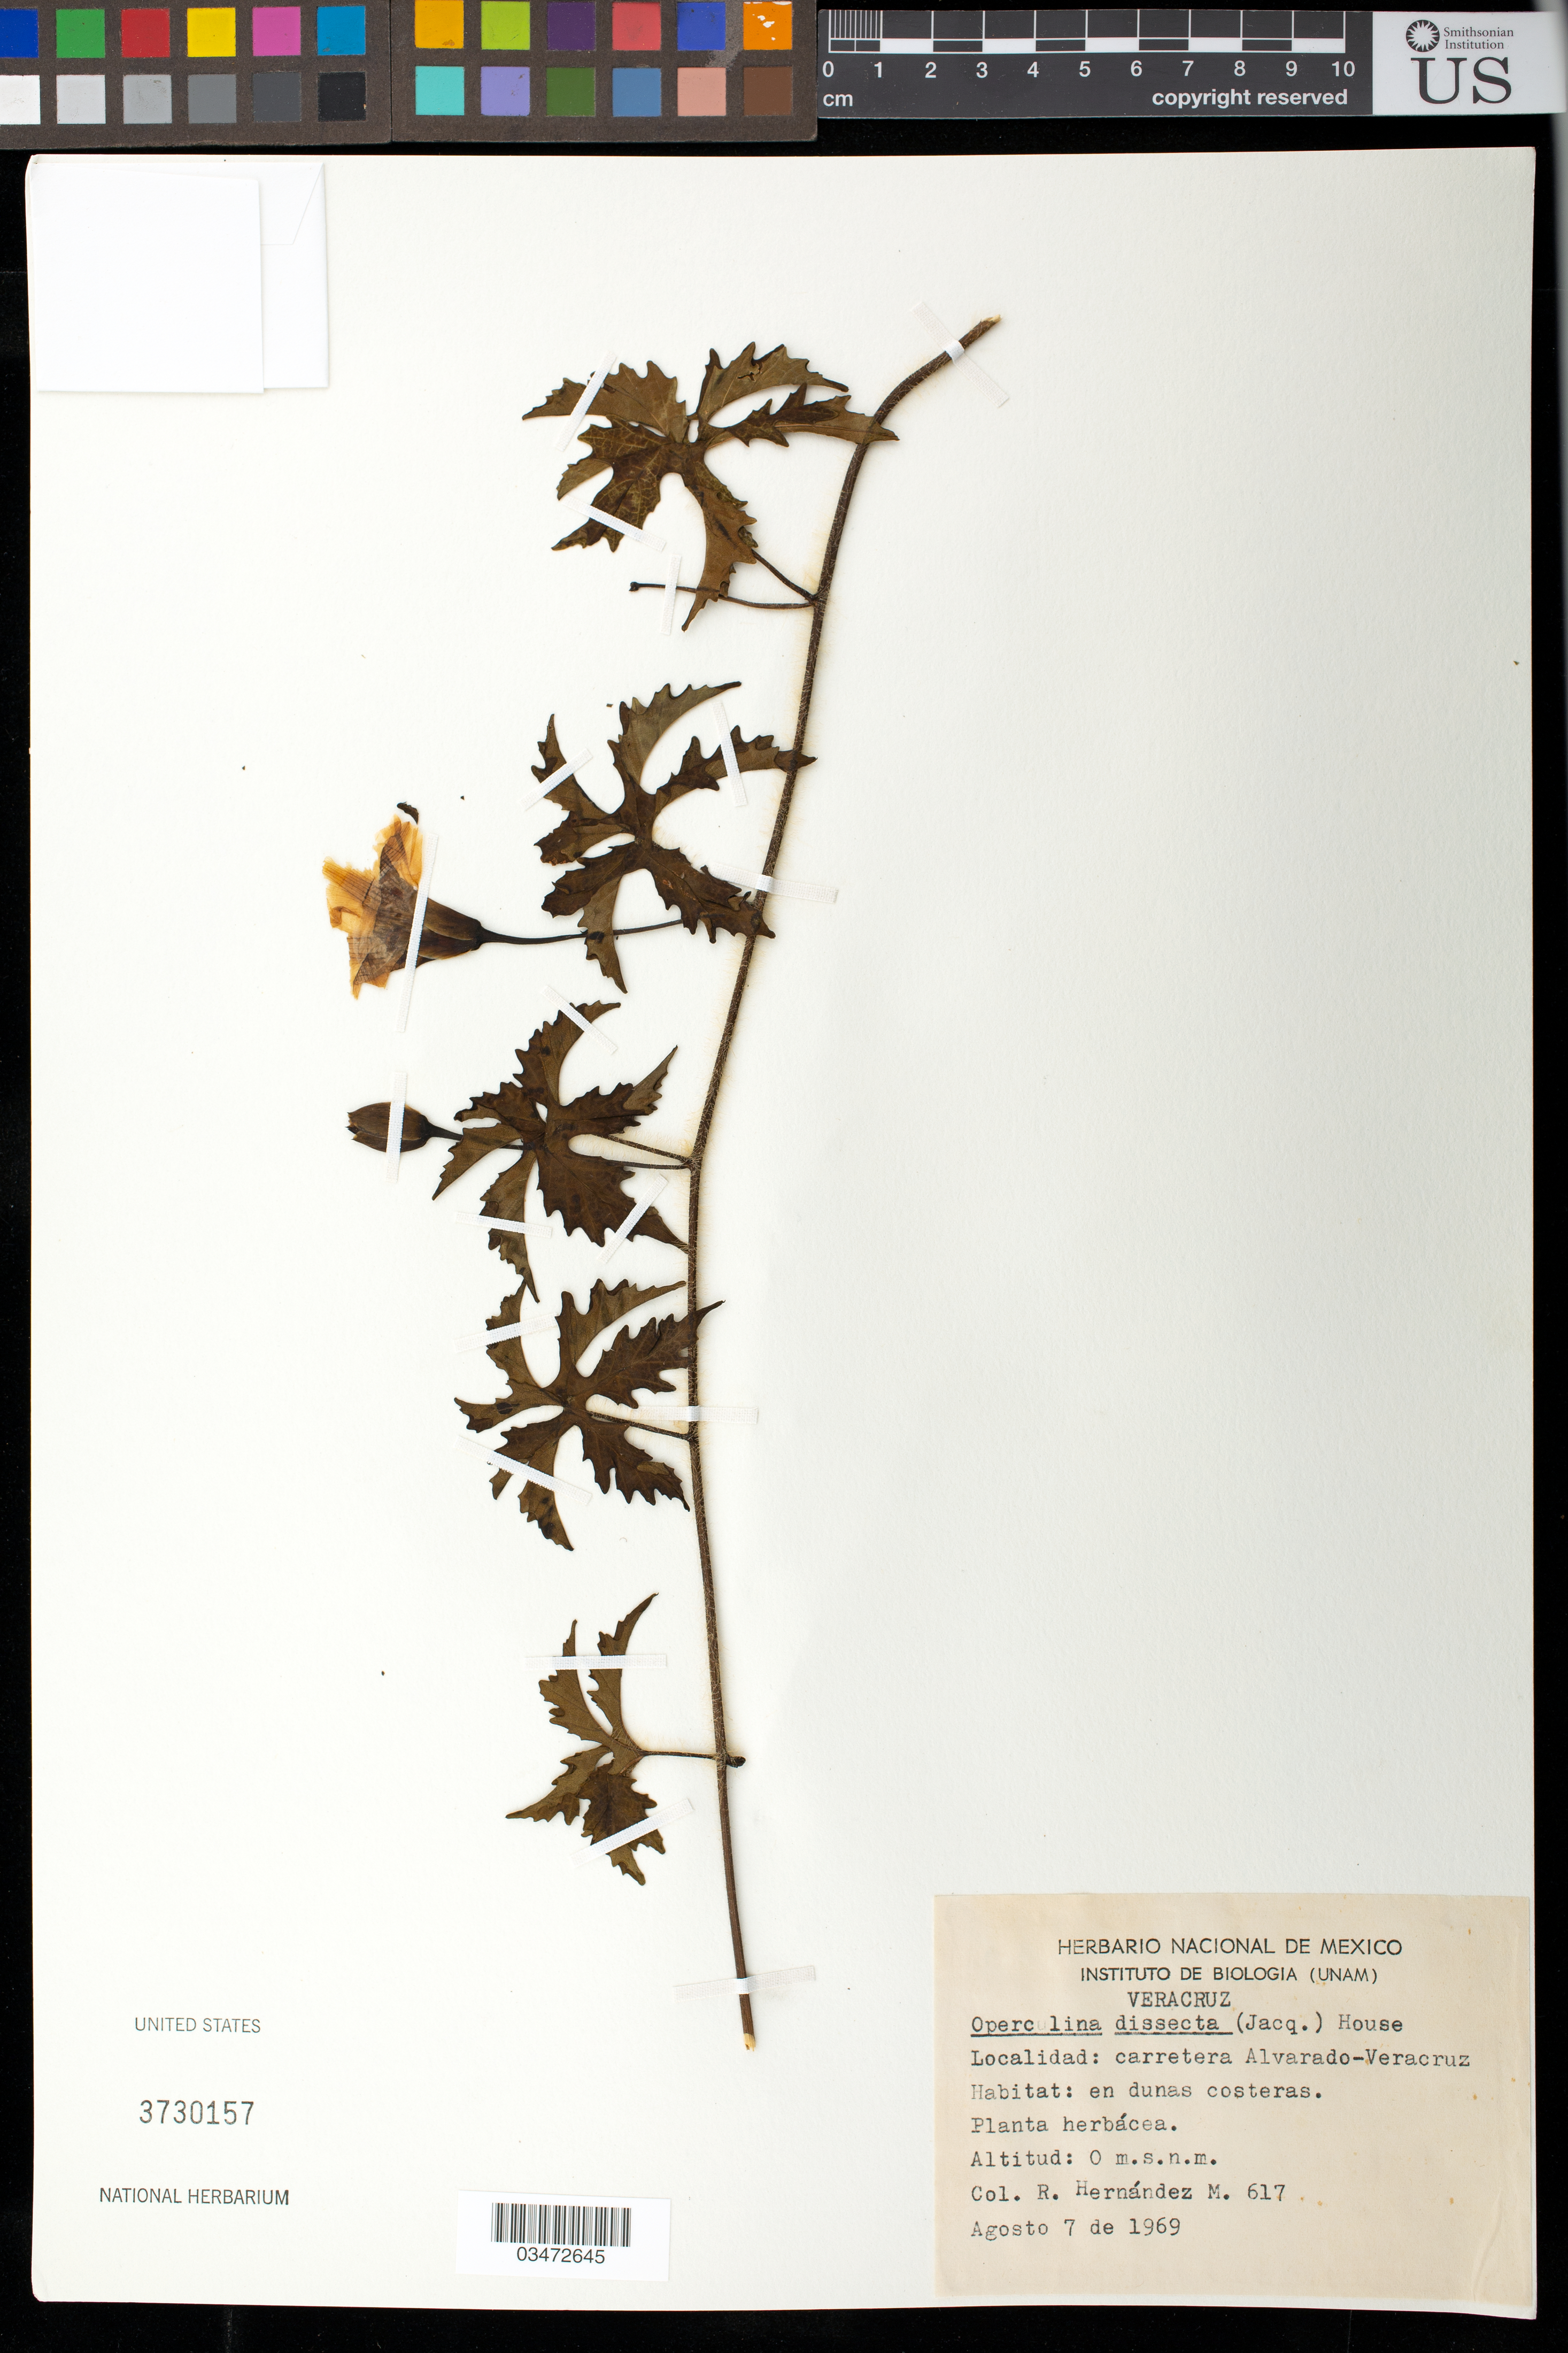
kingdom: Plantae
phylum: Tracheophyta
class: Magnoliopsida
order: Solanales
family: Convolvulaceae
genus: Distimake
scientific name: Distimake dissectus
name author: (Jacq.) A. R. Simões & Staples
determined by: Strong, Mark T., (BOT), Smithsonian Institution - National Museum of Natural History (UNITED STATES)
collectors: R. Hernández M.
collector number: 617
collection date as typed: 7 Aug 1969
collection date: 1969-08-07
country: México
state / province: Veracruz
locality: Carretera Alvarado- Veracruz.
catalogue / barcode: US 3730157